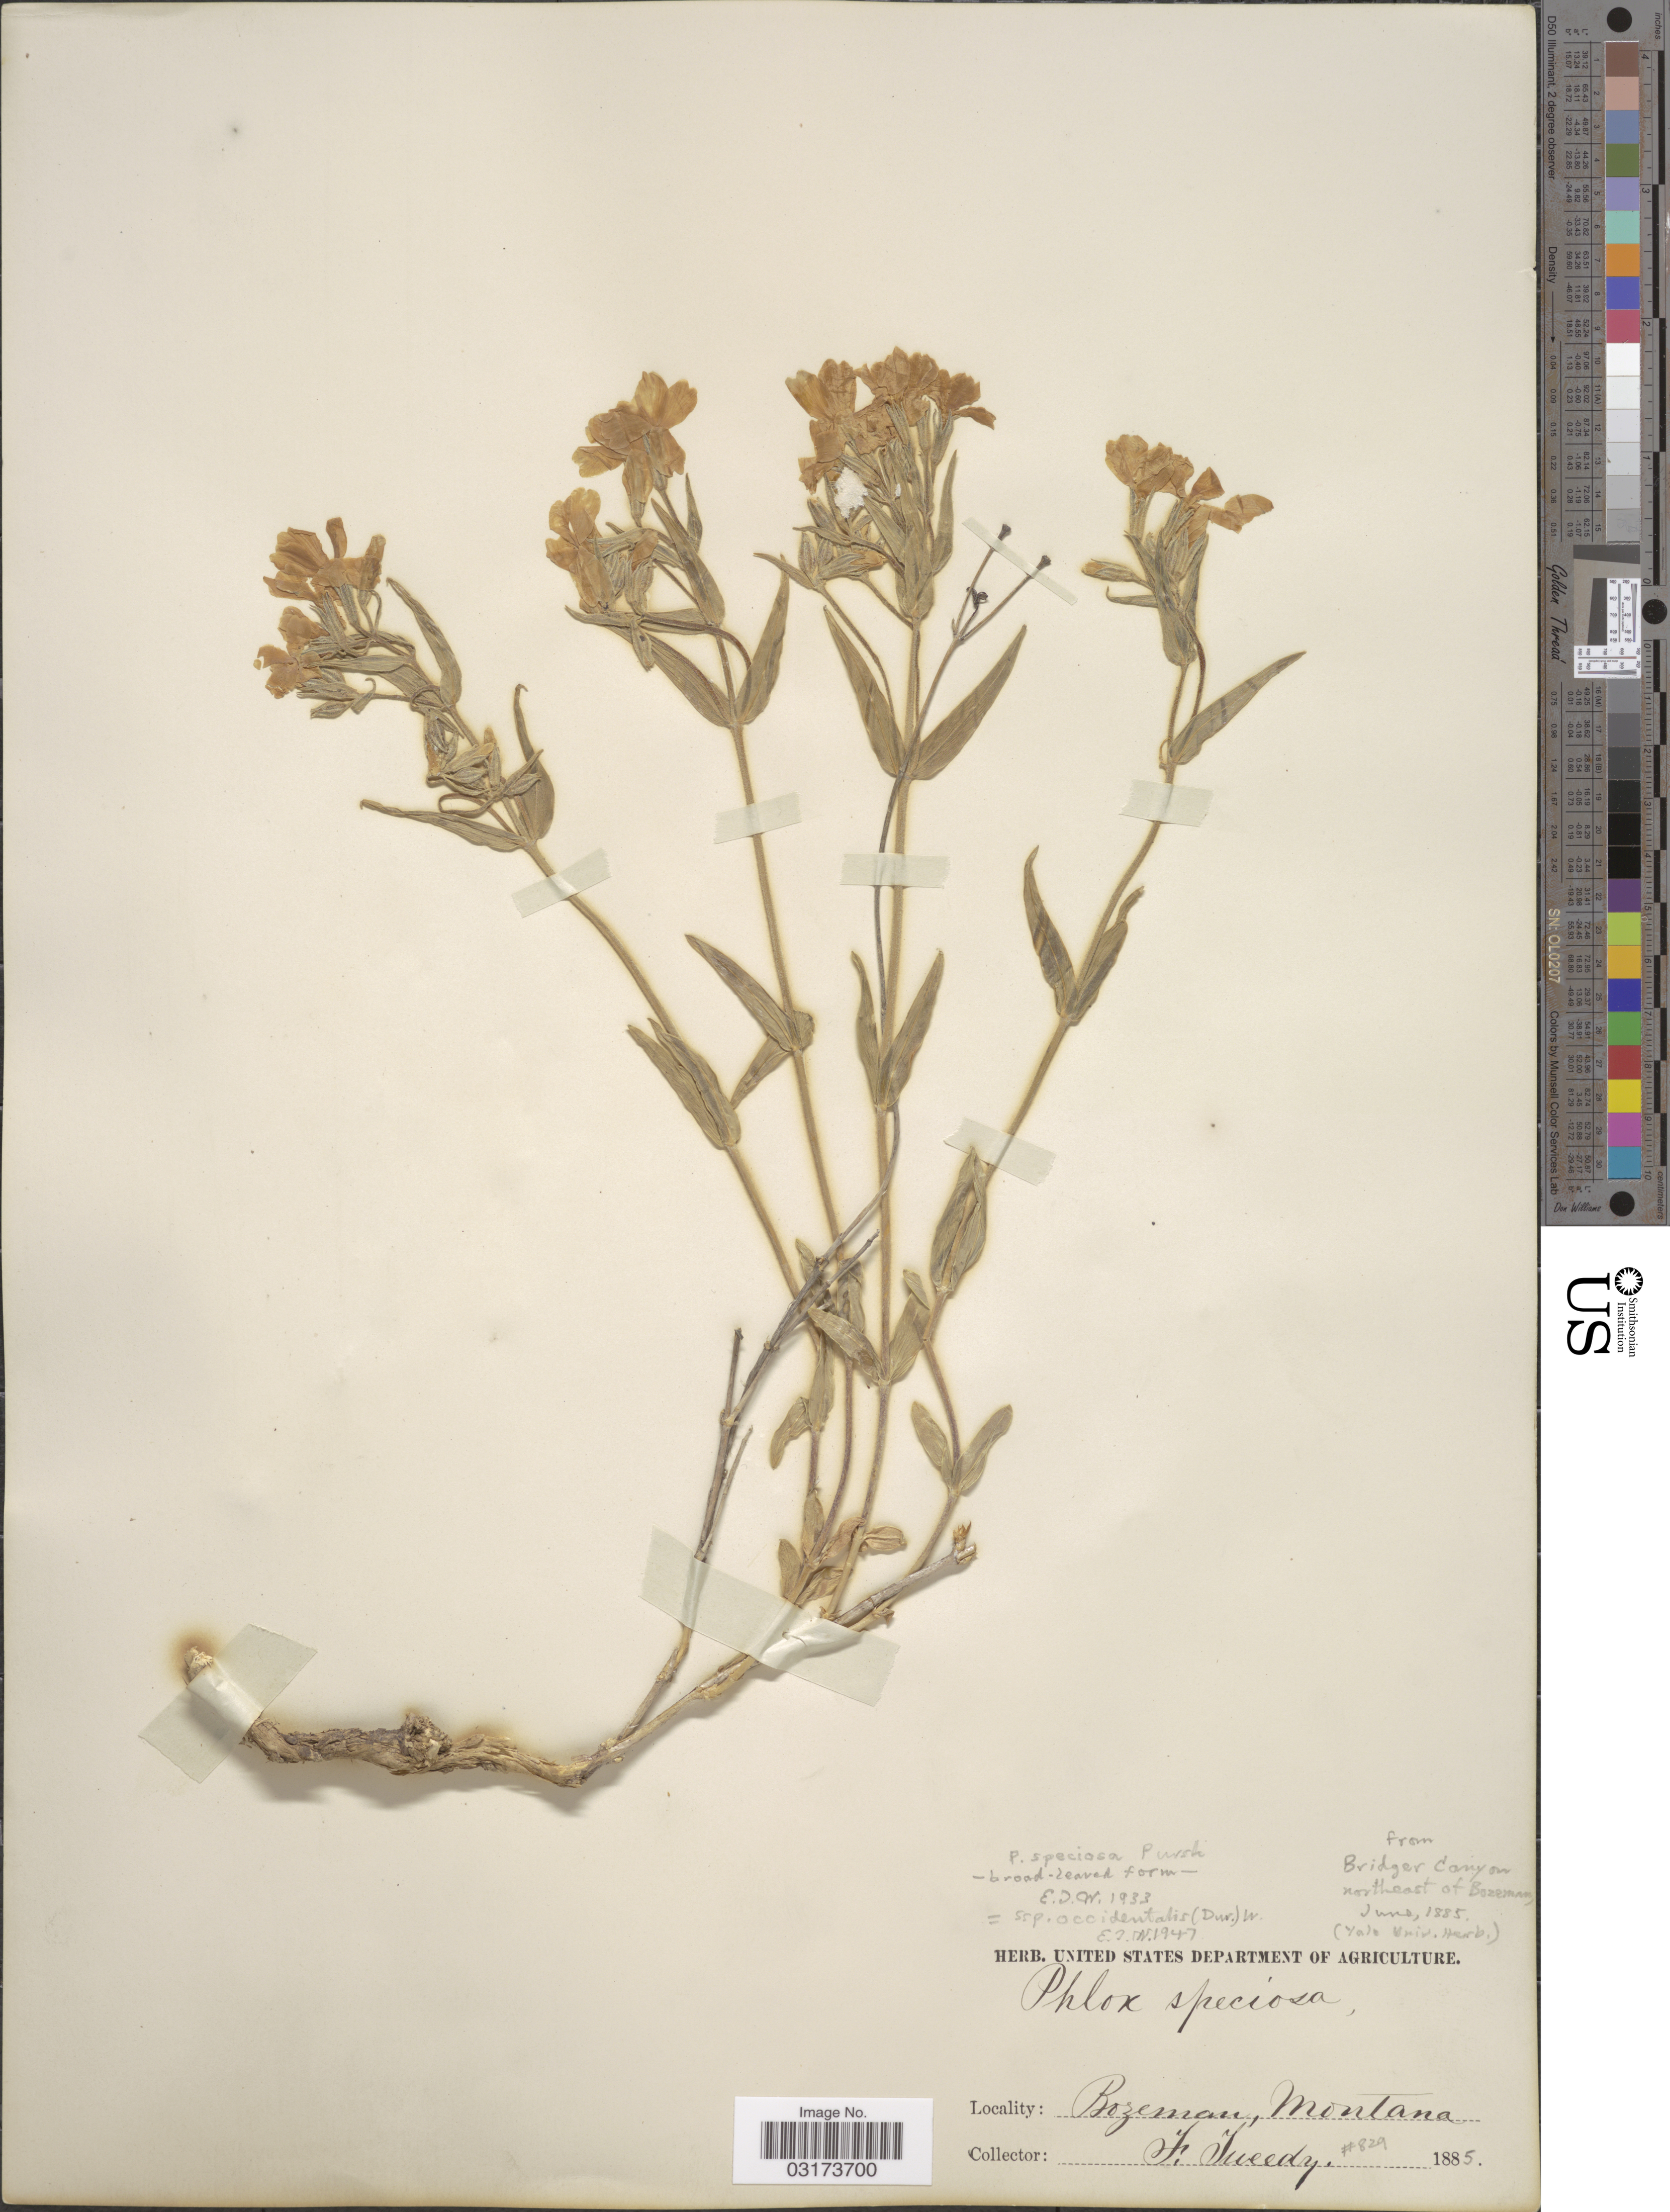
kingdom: Plantae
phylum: Tracheophyta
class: Magnoliopsida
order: Ericales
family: Polemoniaceae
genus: Phlox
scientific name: Phlox speciosa subsp. occidentalis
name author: (Durand ex Torr.) Wherry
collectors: F. Tweedy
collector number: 829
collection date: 1885-06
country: United States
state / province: Montana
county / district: Gallatin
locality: Bridger Canyon northeast of Bozeman.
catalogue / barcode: US 103203